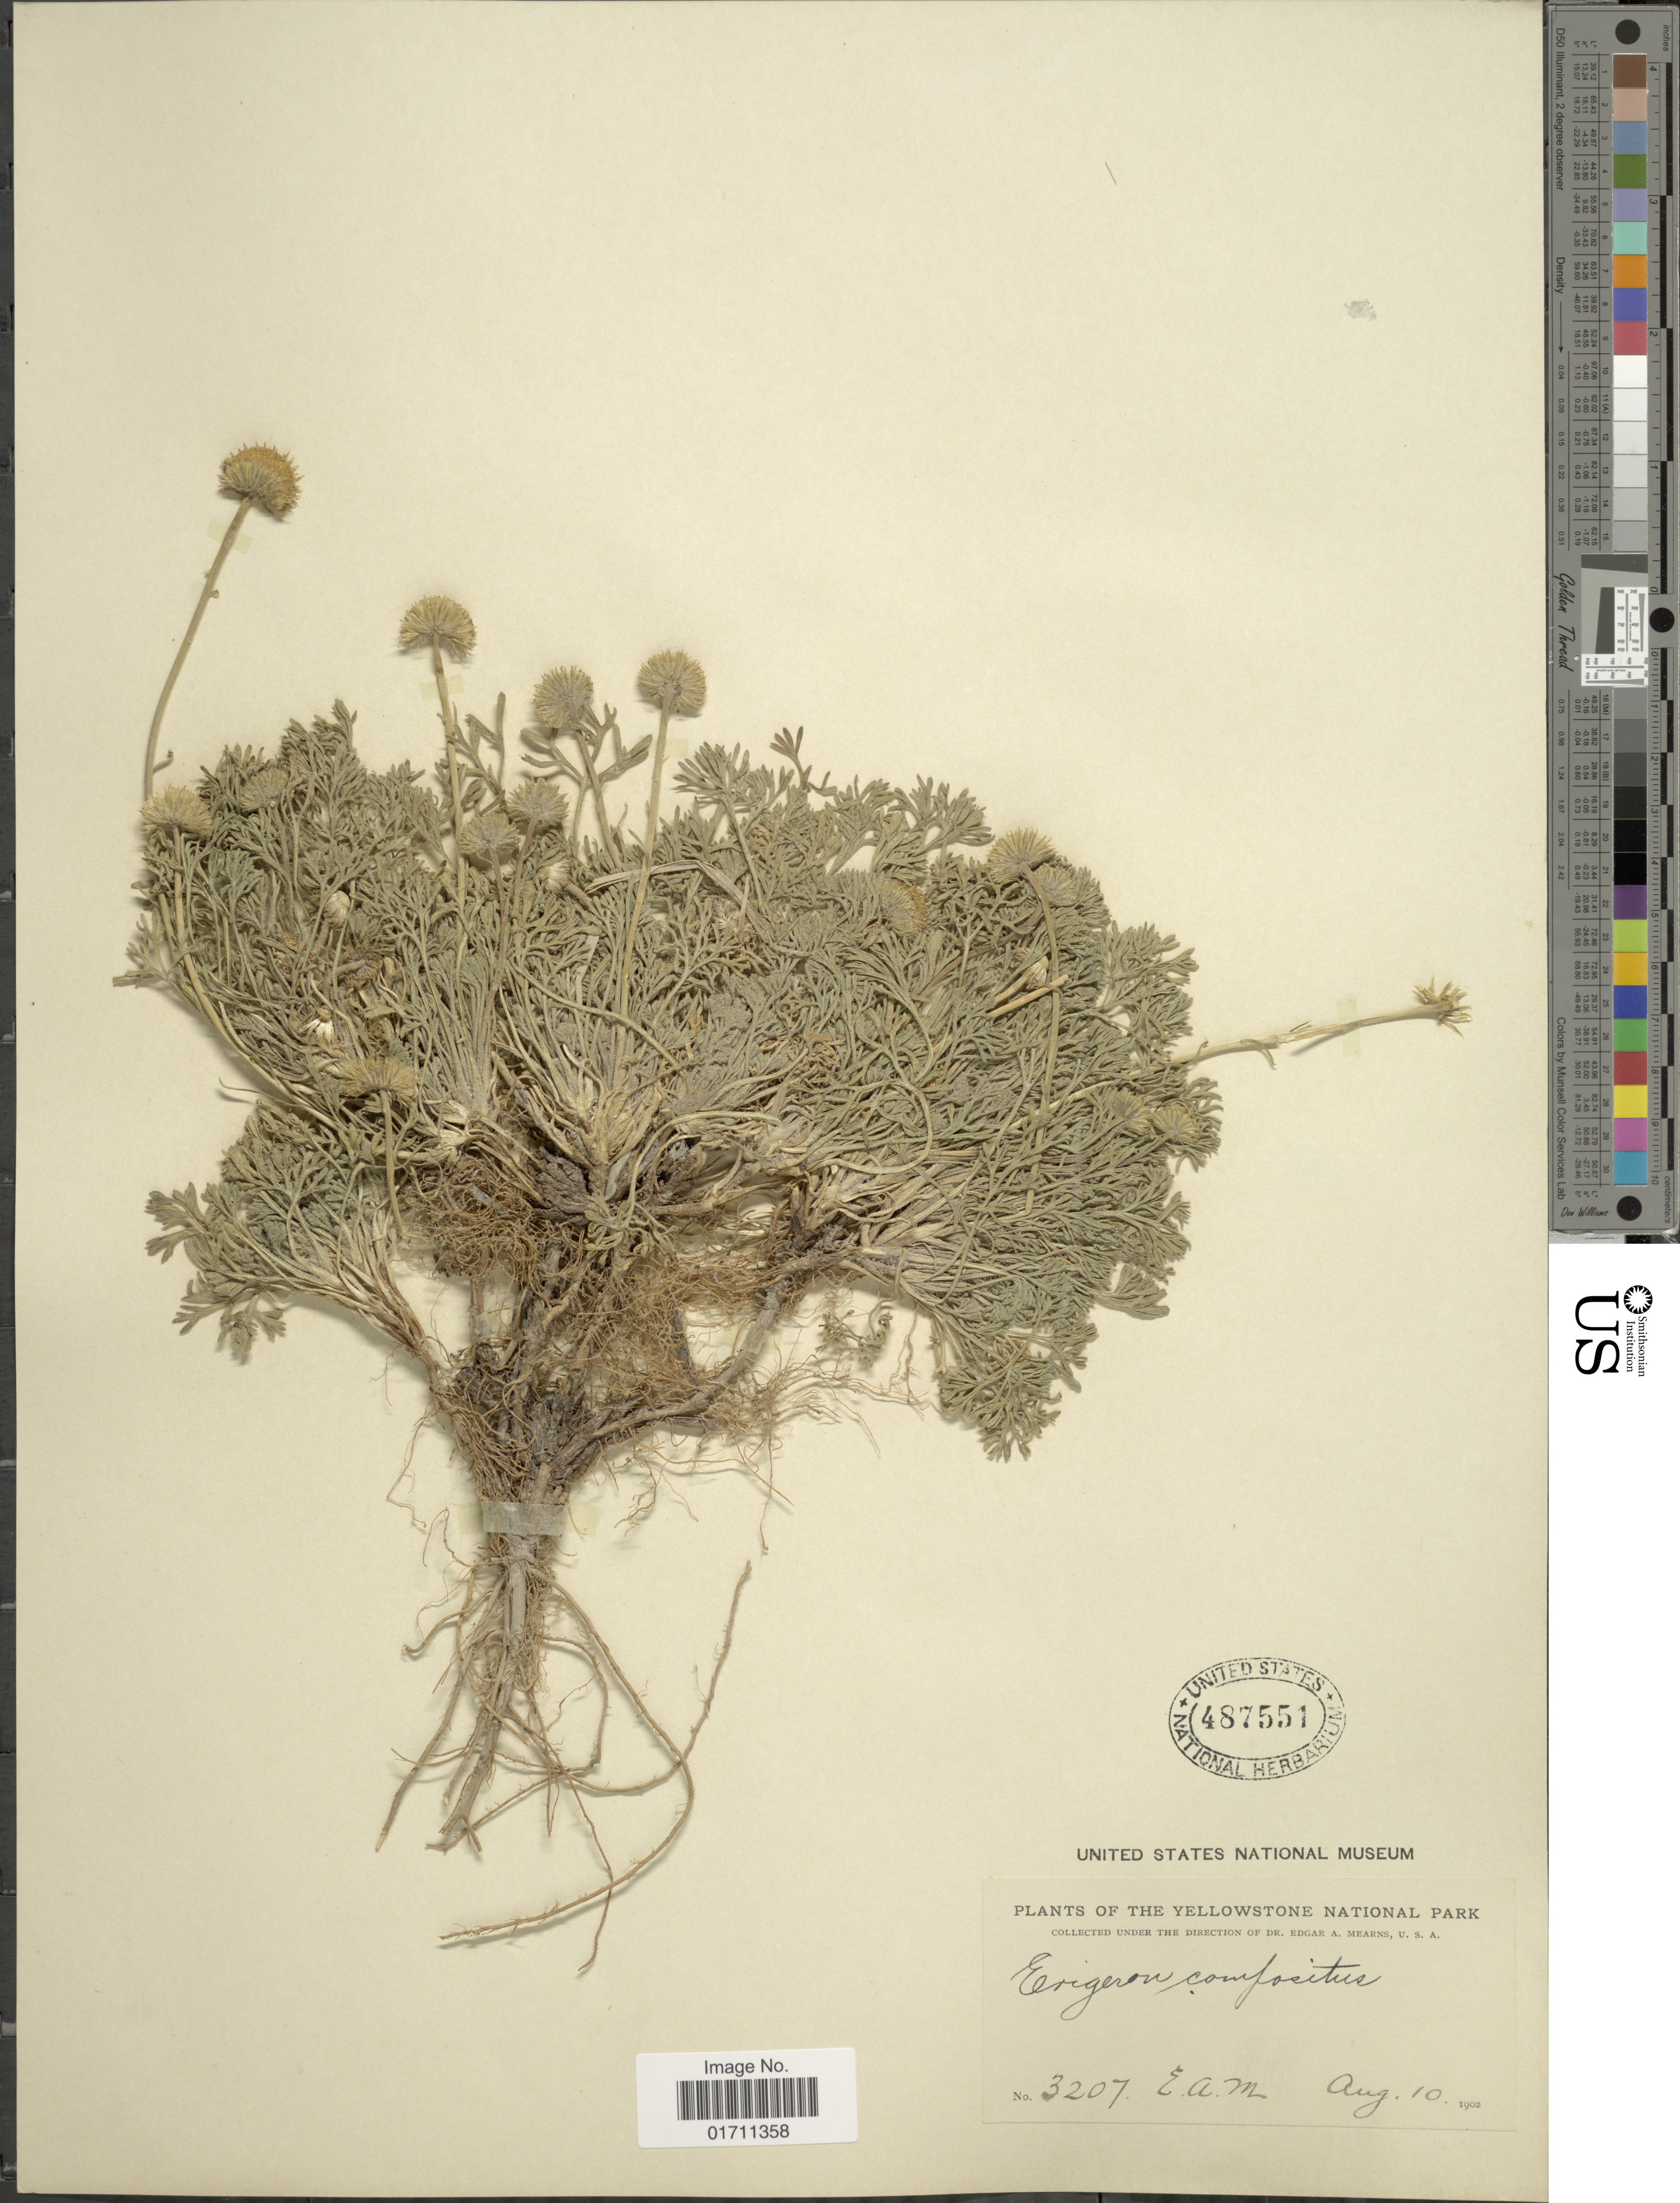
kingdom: Plantae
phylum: Tracheophyta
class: Magnoliopsida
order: Asterales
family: Asteraceae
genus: Erigeron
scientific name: Erigeron compositus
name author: Pursh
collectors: E. A. Mearns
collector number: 3207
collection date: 1902-08-10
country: United States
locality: The Yellowstone National Park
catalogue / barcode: US 487551